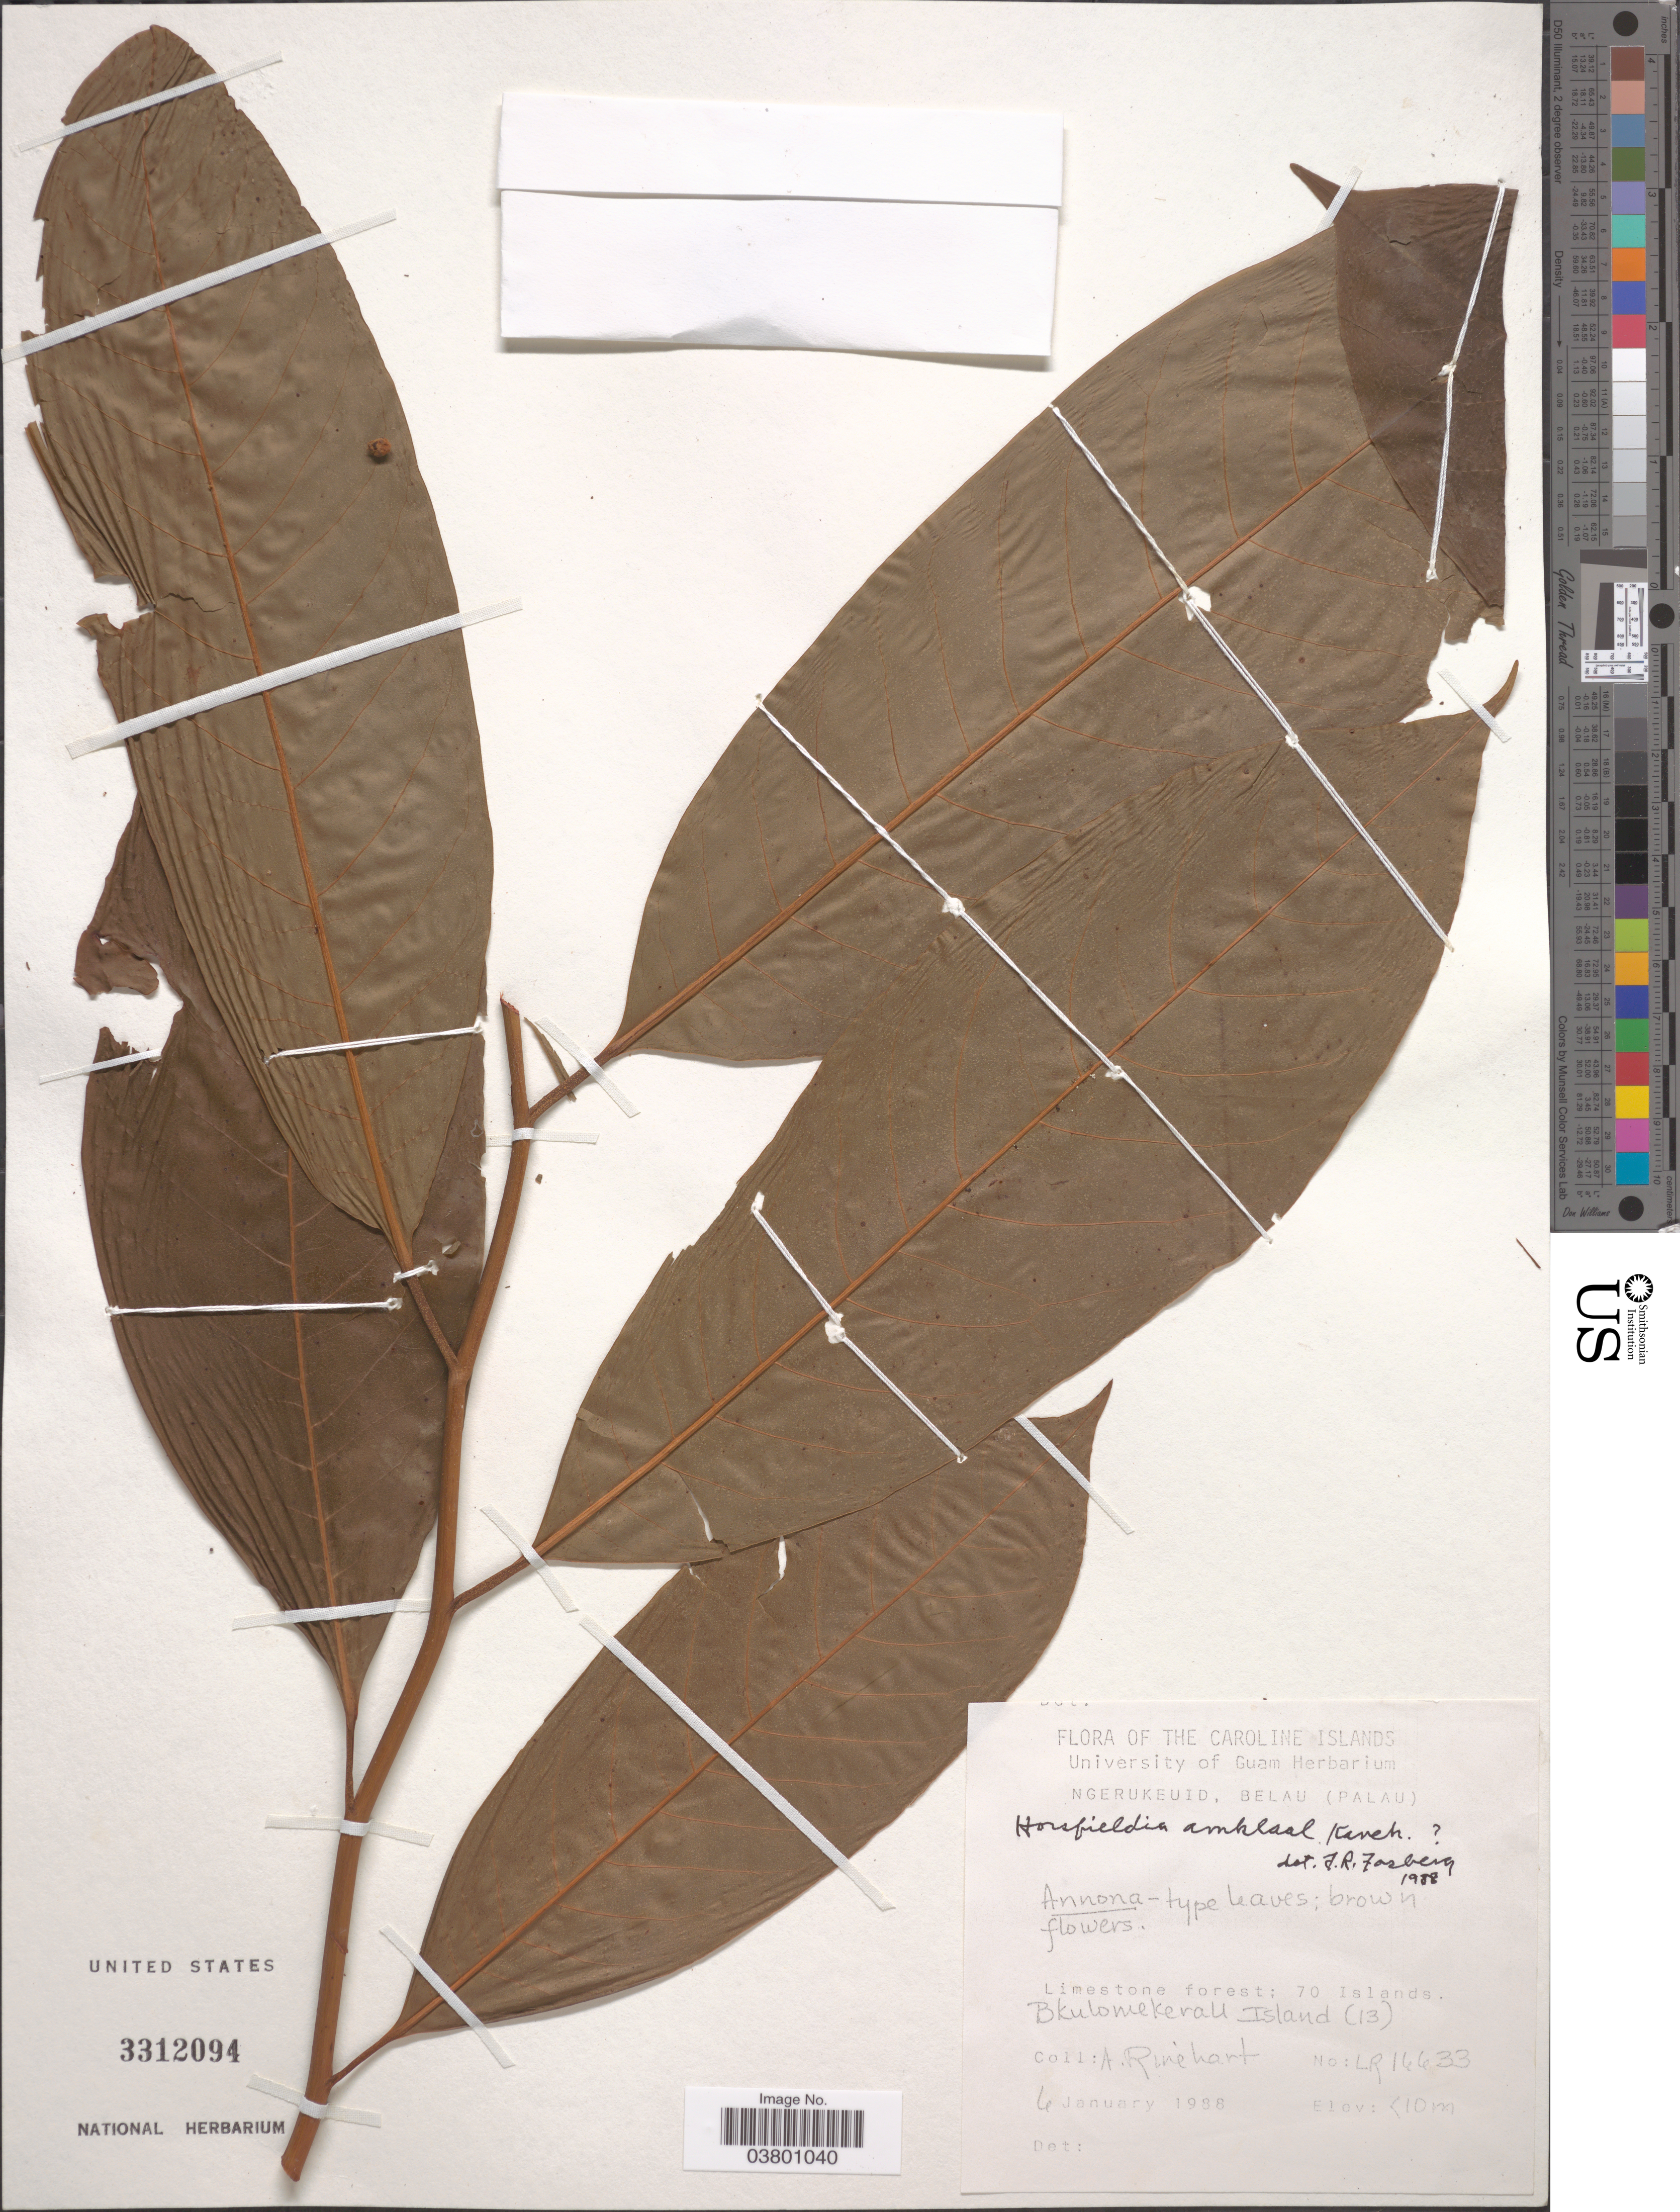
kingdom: Plantae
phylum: Tracheophyta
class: Magnoliopsida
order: Magnoliales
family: Myristicaceae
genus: Horsfieldia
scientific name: Horsfieldia irya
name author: (Gaertn.) Warb.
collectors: A. Rinehart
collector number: LR 16633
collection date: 1988-01-06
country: Palau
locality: The Caroline Islands. Ngerukeuid, Belau (Palau). Limestone forest; 70 Islands. Bkulomekerall Island (13).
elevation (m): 10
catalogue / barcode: US 3312094